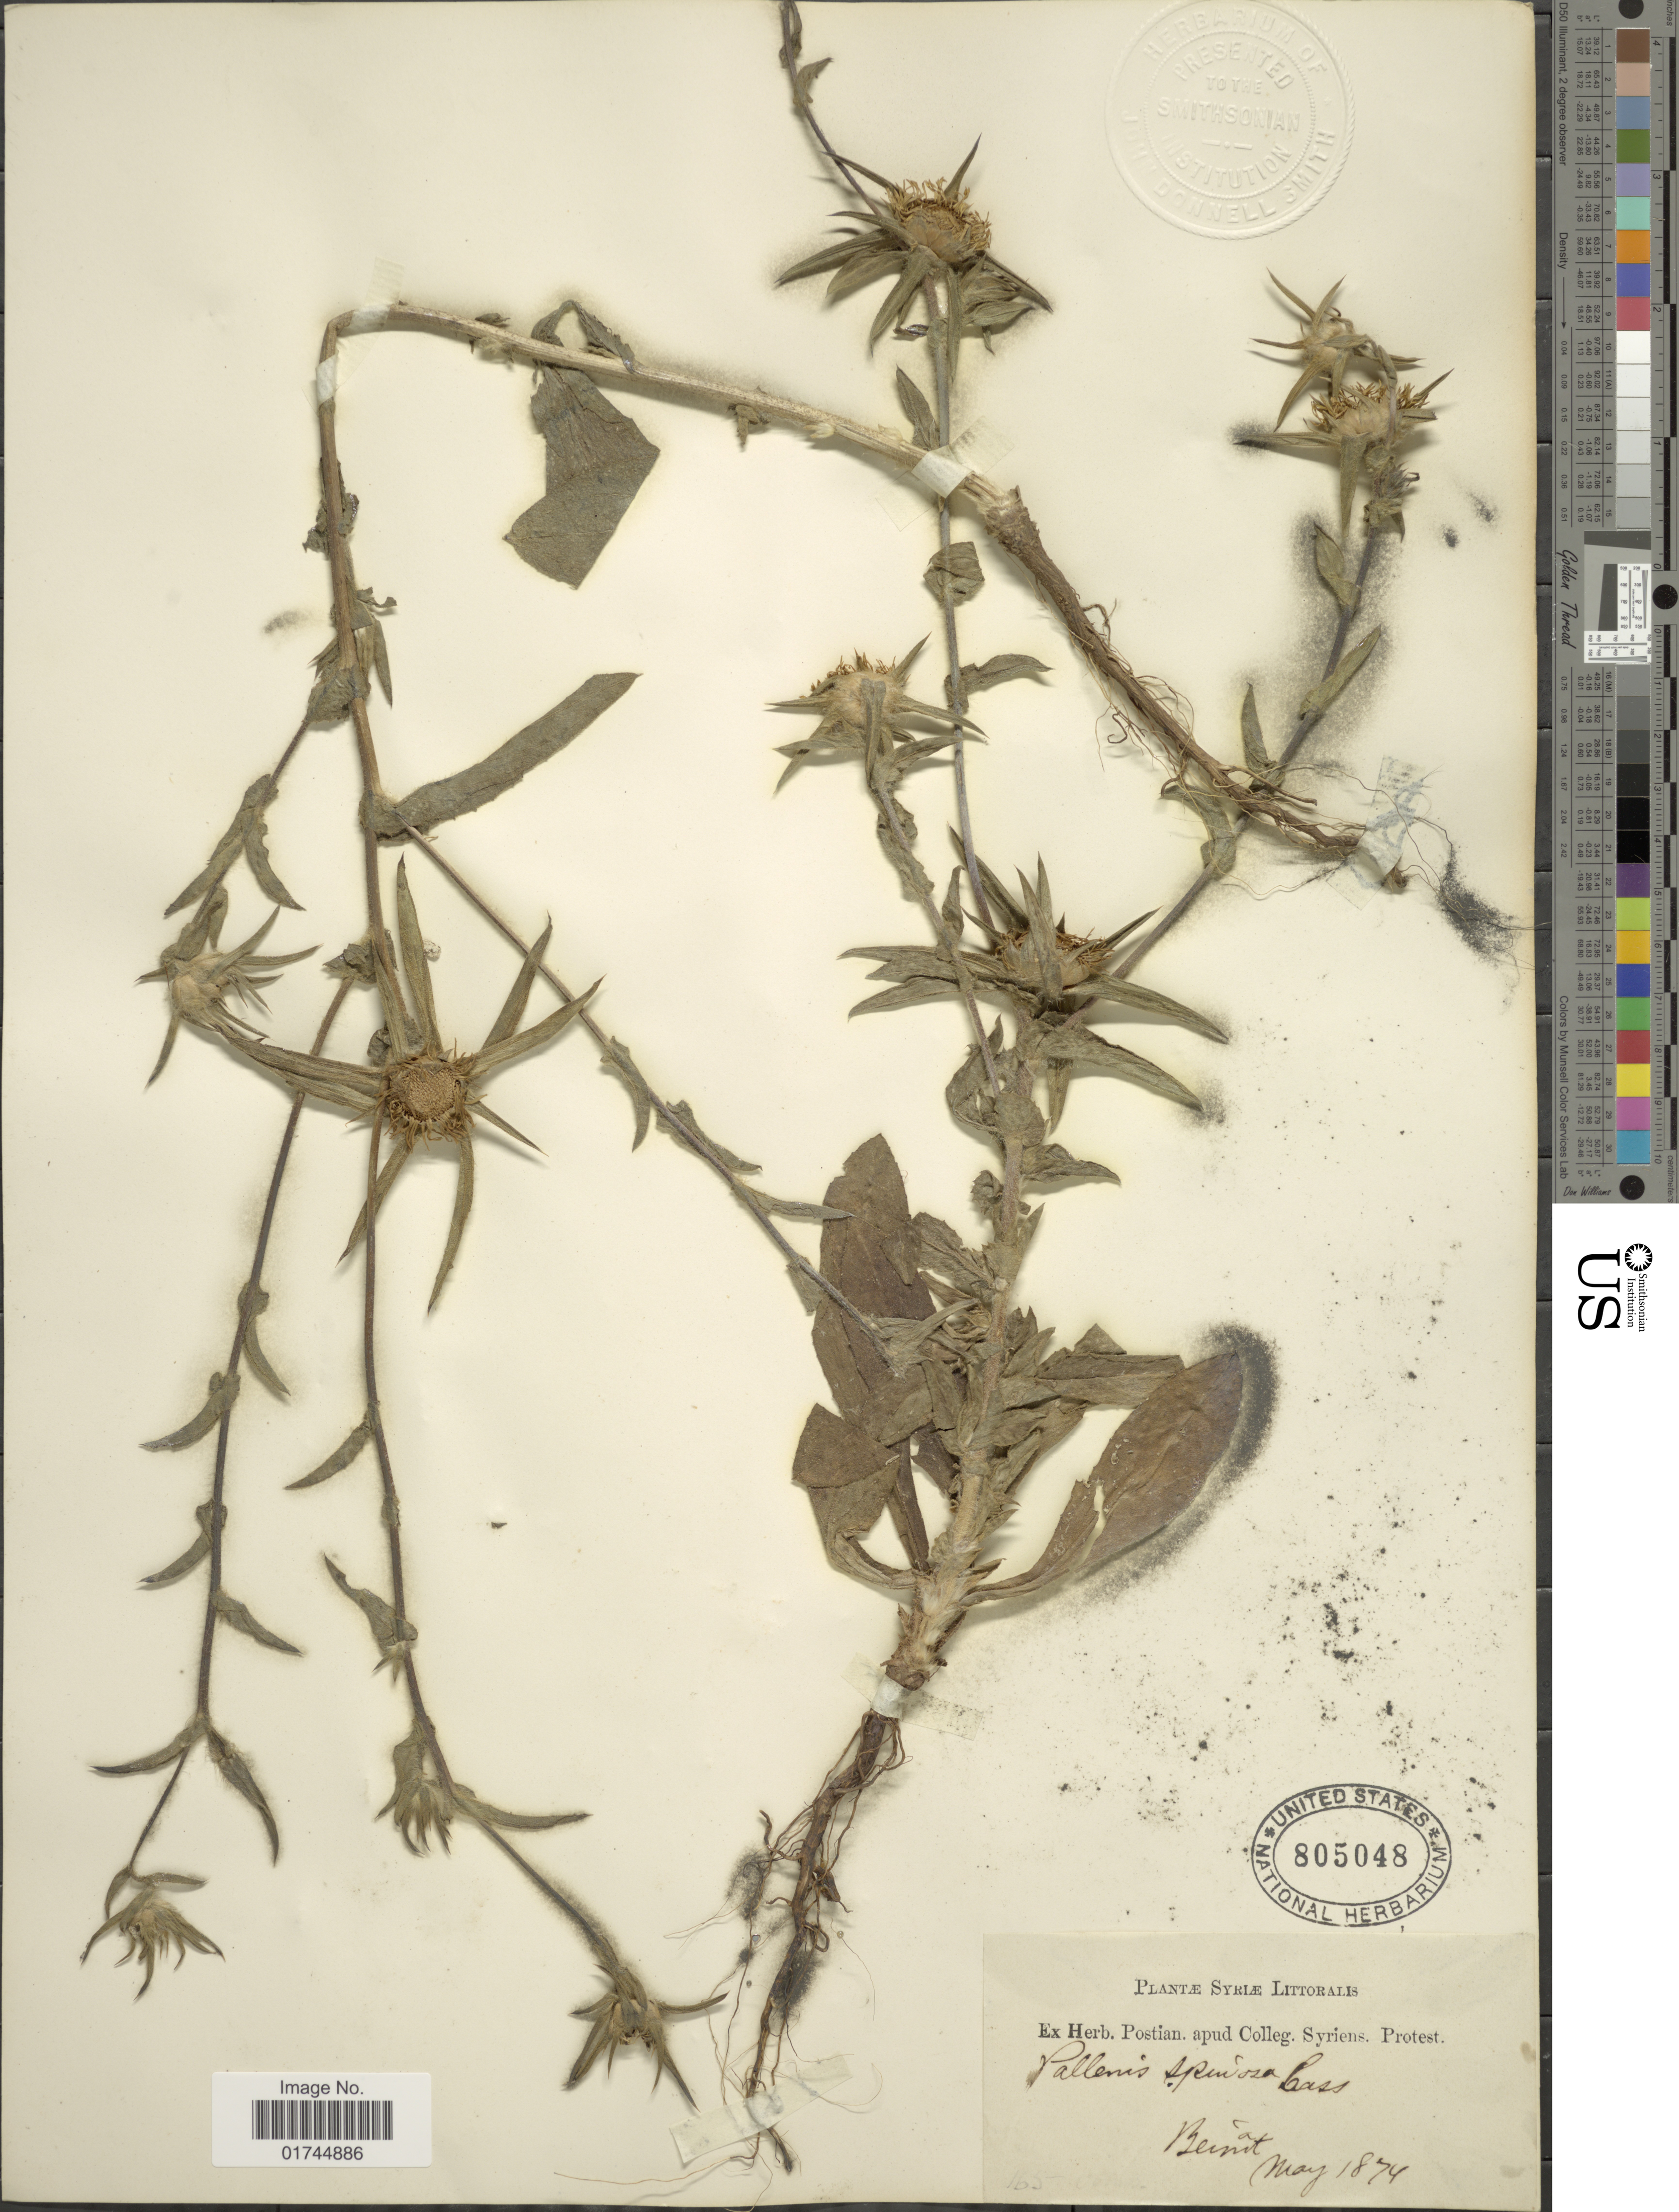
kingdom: Plantae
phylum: Tracheophyta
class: Magnoliopsida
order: Asterales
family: Asteraceae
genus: Pallenis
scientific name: Pallenis spinosa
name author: (L.) Cass.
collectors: ex herb. Postian. apud Colleg. Syriens. Protest. USE "Fannie P. A. Shepard" (10308853) AS PRIMARY COLLECTOR INSTEAD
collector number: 165*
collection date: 1874-05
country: Syria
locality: Beinait. [interpreted]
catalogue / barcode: US 805048